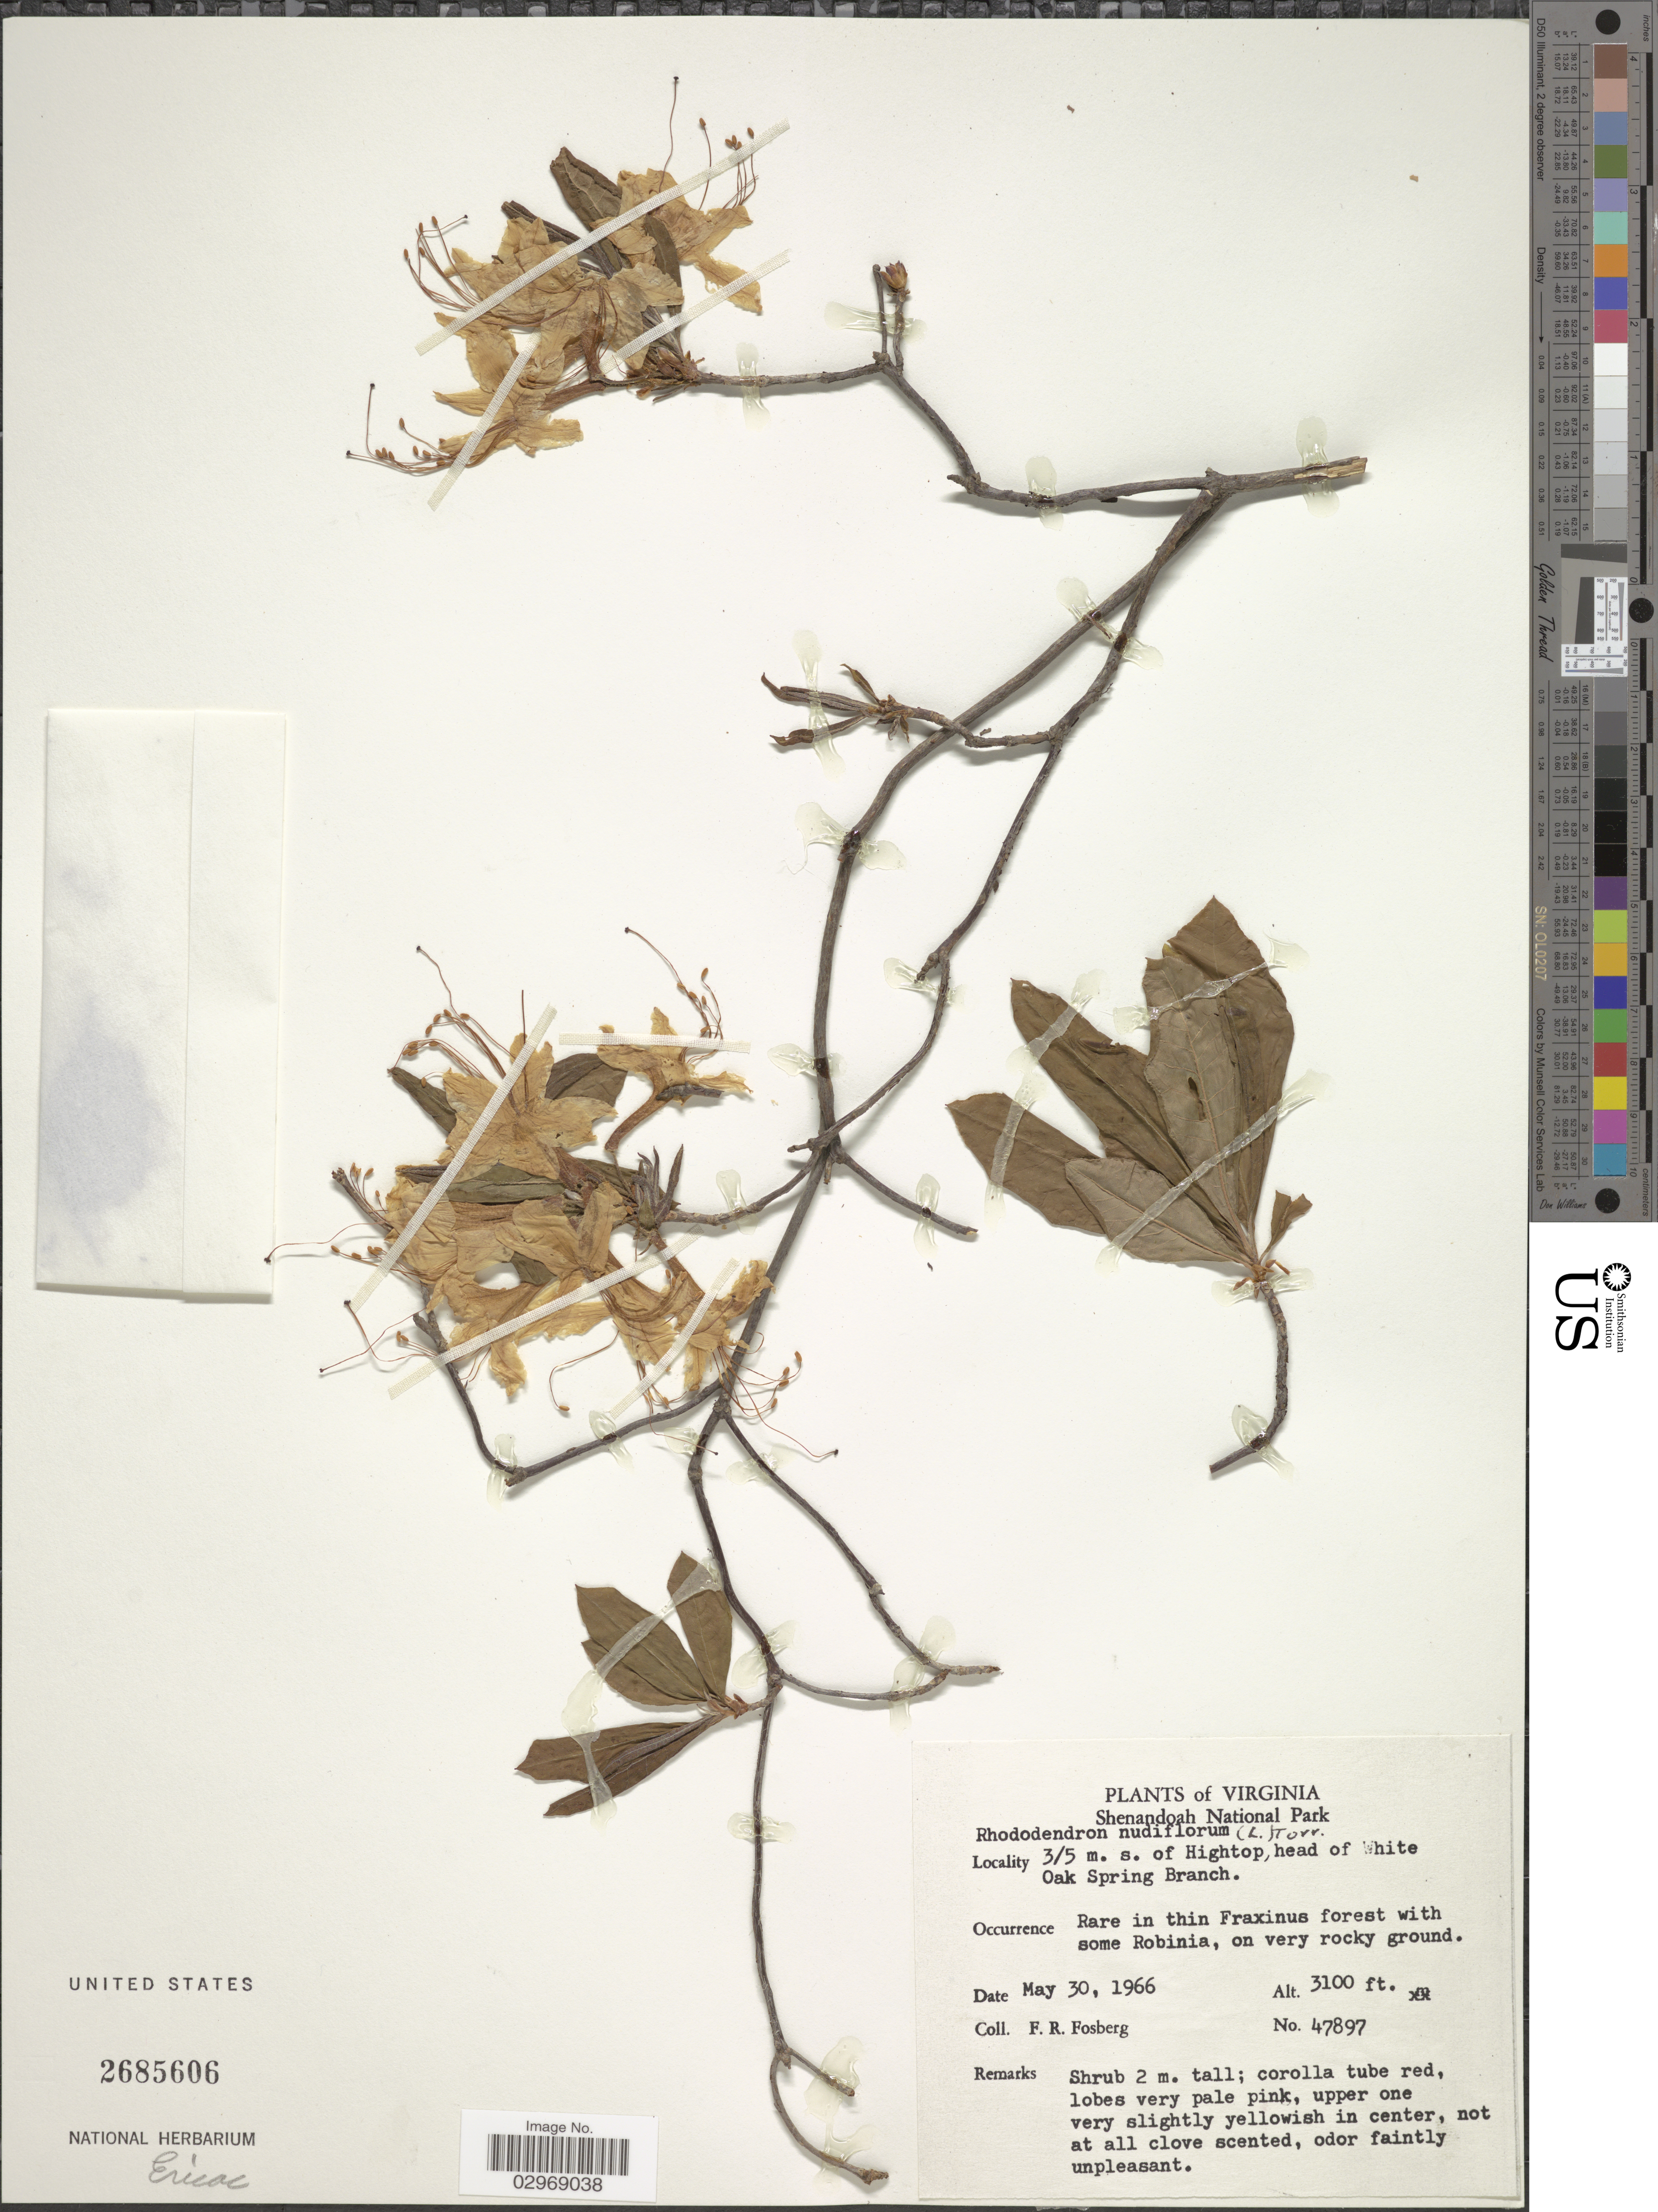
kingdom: Plantae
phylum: Tracheophyta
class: Magnoliopsida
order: Ericales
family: Ericaceae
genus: Rhododendron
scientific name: Rhododendron nudiflorum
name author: Torr.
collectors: F. R. Fosberg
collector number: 47897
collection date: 1966-05-30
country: United States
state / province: Virginia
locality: Shenandoah National Park. 3/5 m. s. of Hightop, head of White Oak Spring Branch.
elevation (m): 945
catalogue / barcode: US 2685606